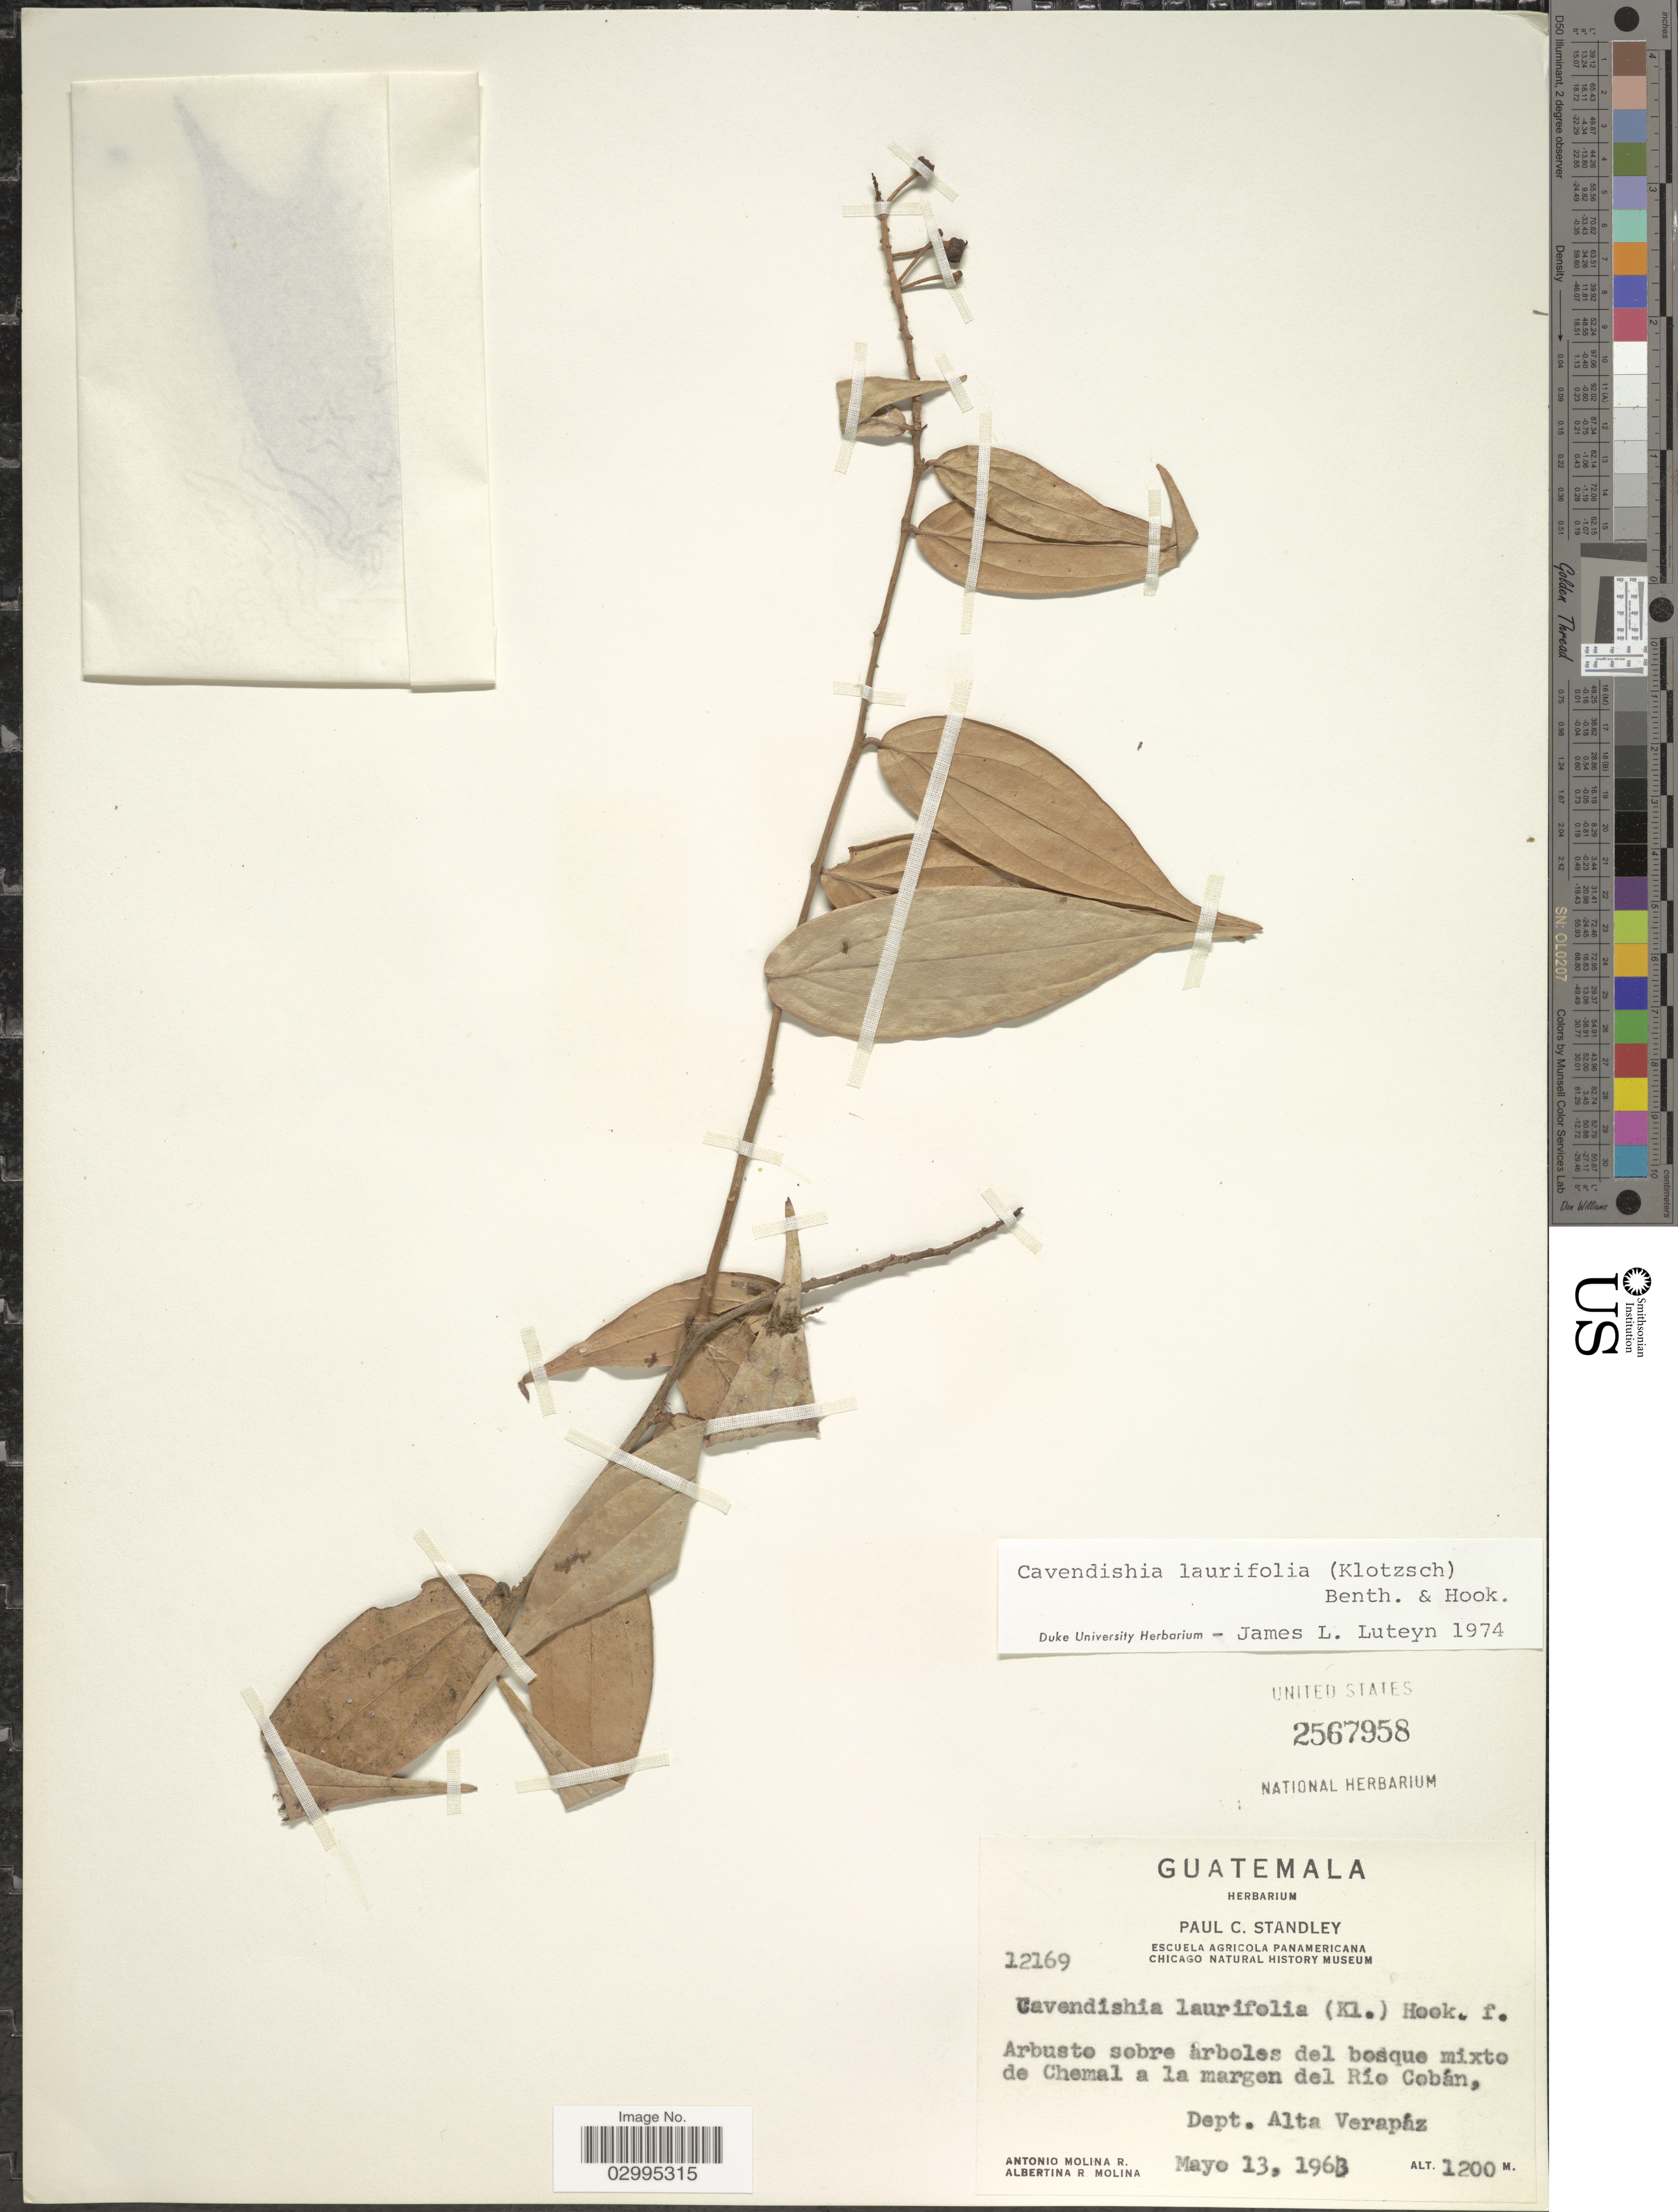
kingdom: Plantae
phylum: Tracheophyta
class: Magnoliopsida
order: Ericales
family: Ericaceae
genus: Cavendishia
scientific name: Cavendishia laurifolia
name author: (Klotzsch) Benth. & Hook. f.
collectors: A. Molina R. & A. R. Molina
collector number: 12169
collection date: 1963-05-13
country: Guatemala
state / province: Alta Verapaz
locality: Chemal a la margen del Río Cobán, Dept. Alta Verapáz.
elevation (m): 1200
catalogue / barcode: US 2567958